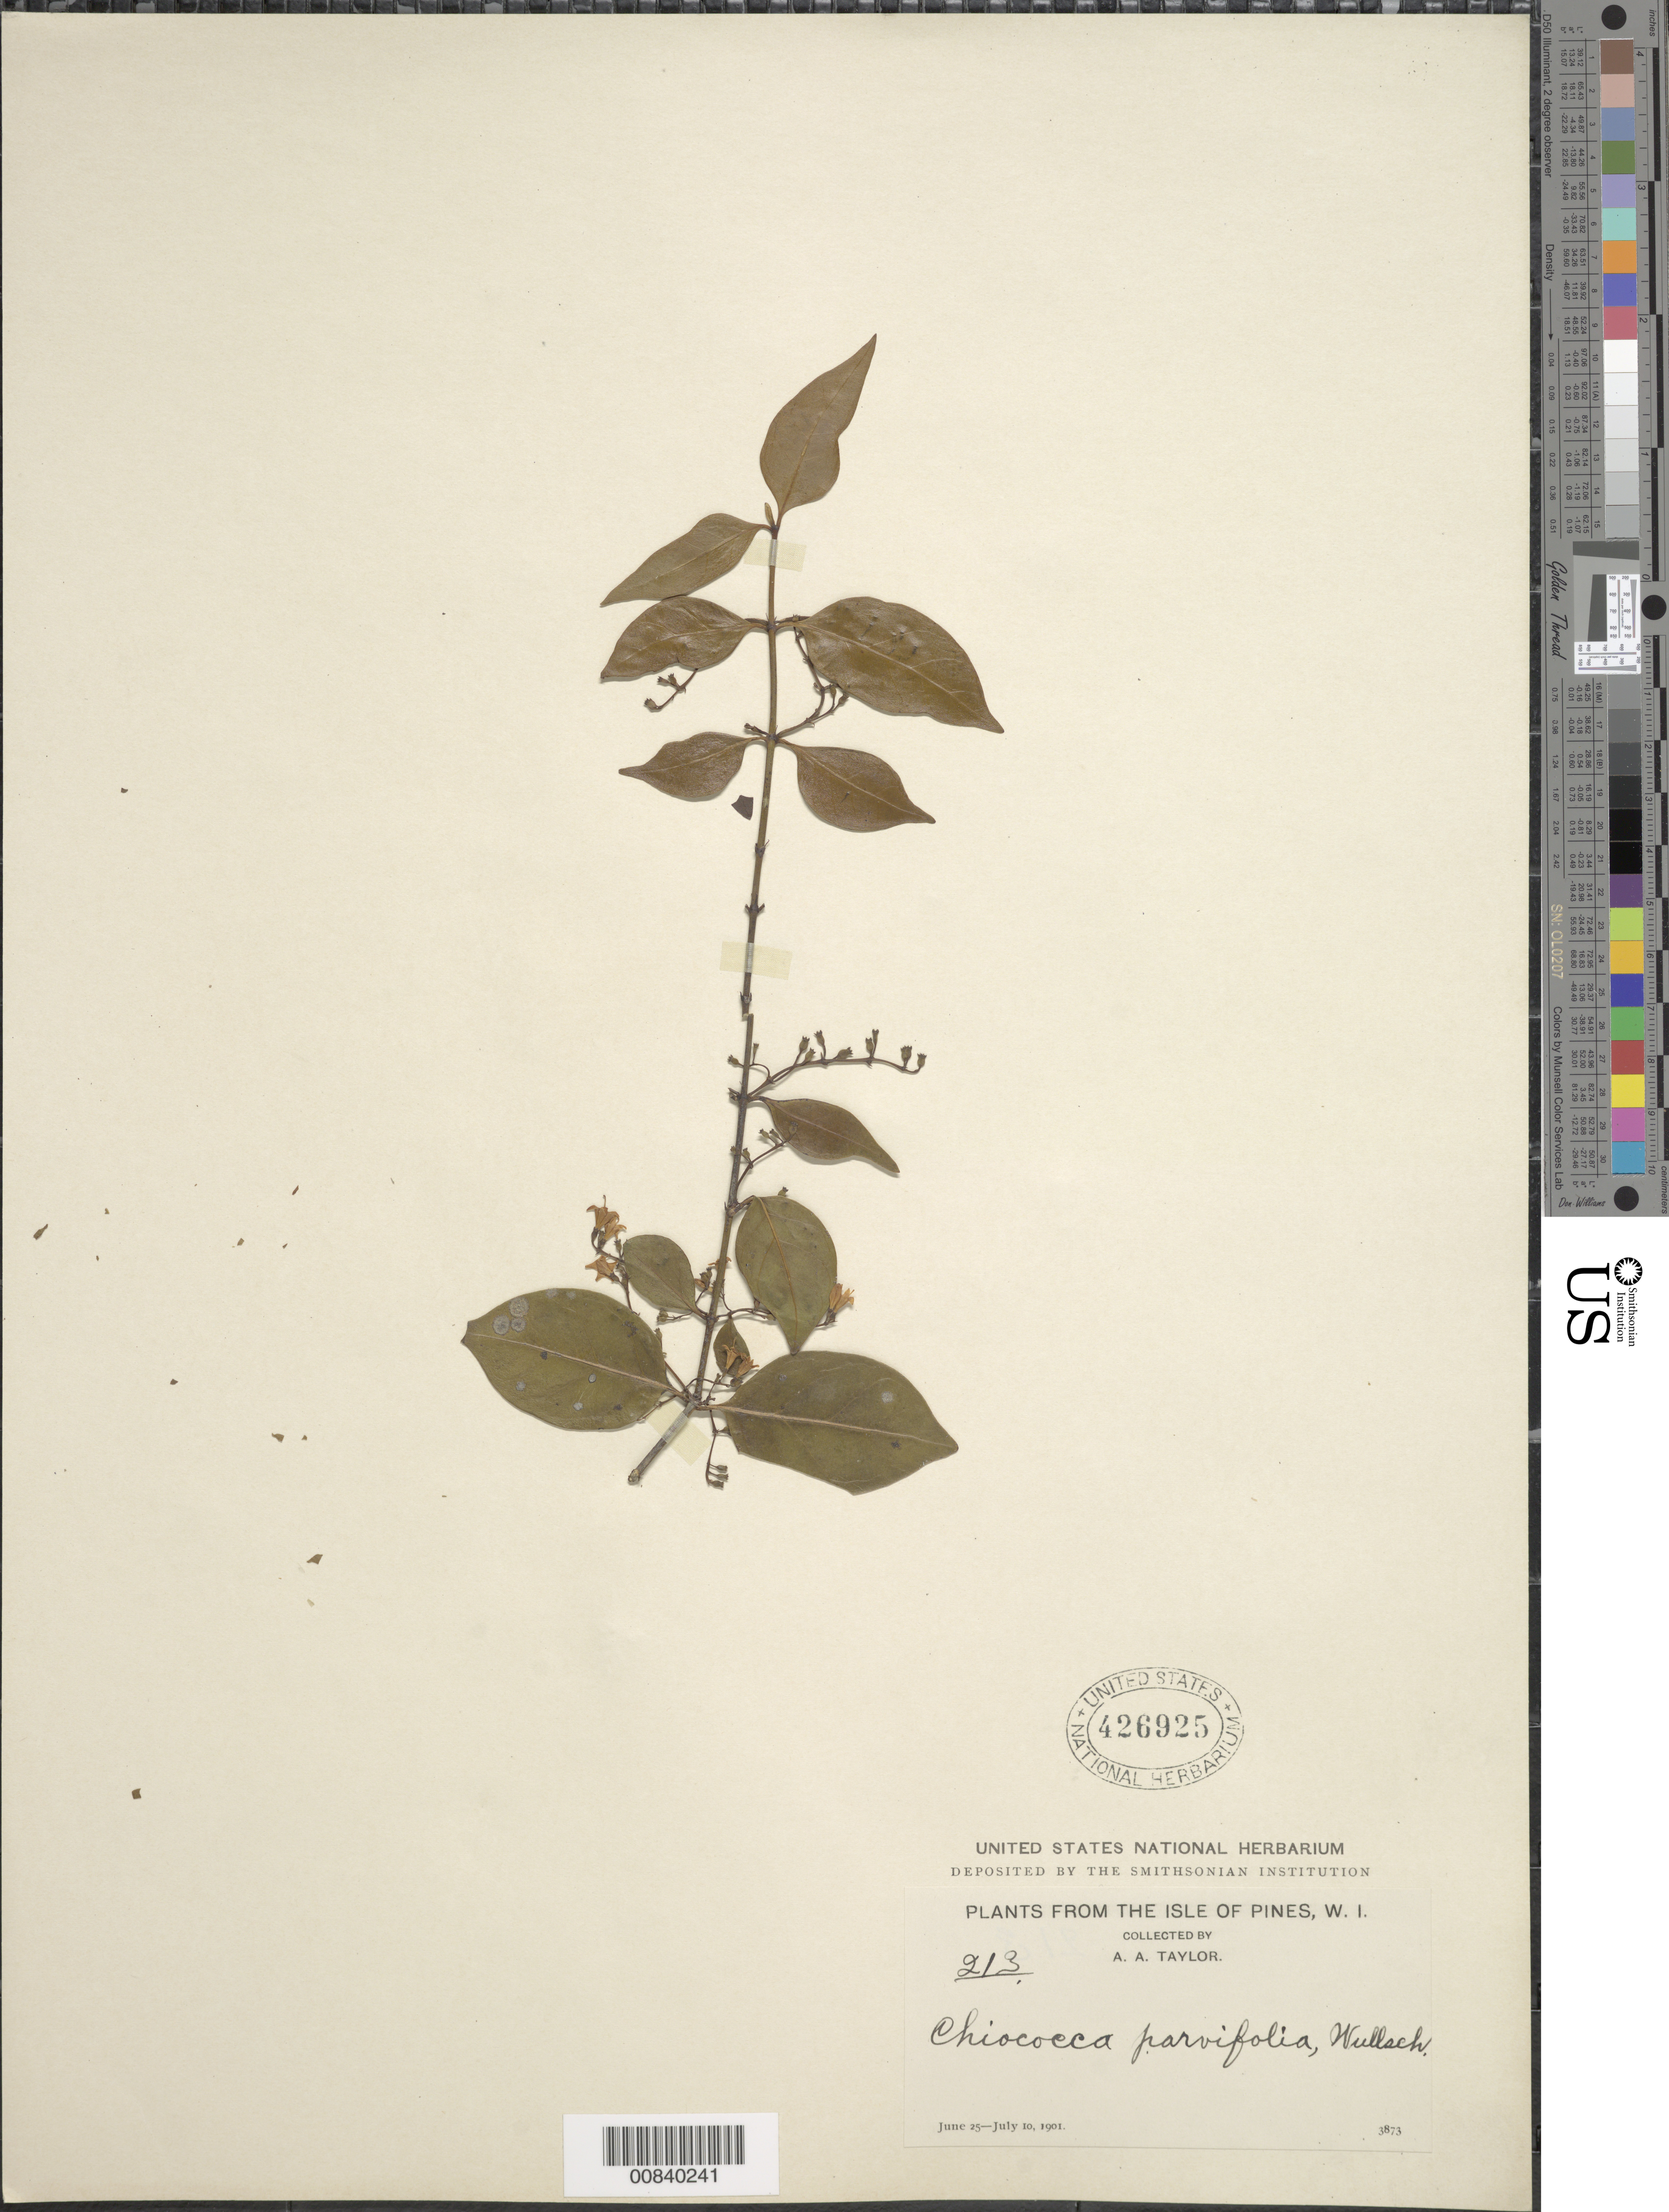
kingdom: Plantae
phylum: Tracheophyta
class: Magnoliopsida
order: Gentianales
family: Rubiaceae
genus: Chiococca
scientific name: Chiococca alba subsp. alba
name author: (L.) Hitchc.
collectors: A. A. Taylor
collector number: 213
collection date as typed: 25 Jun 1901 to 10 Jul 1901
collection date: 1901-06-25/1901-07-10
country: Cuba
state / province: Isla de La Juventud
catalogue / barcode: US 426925